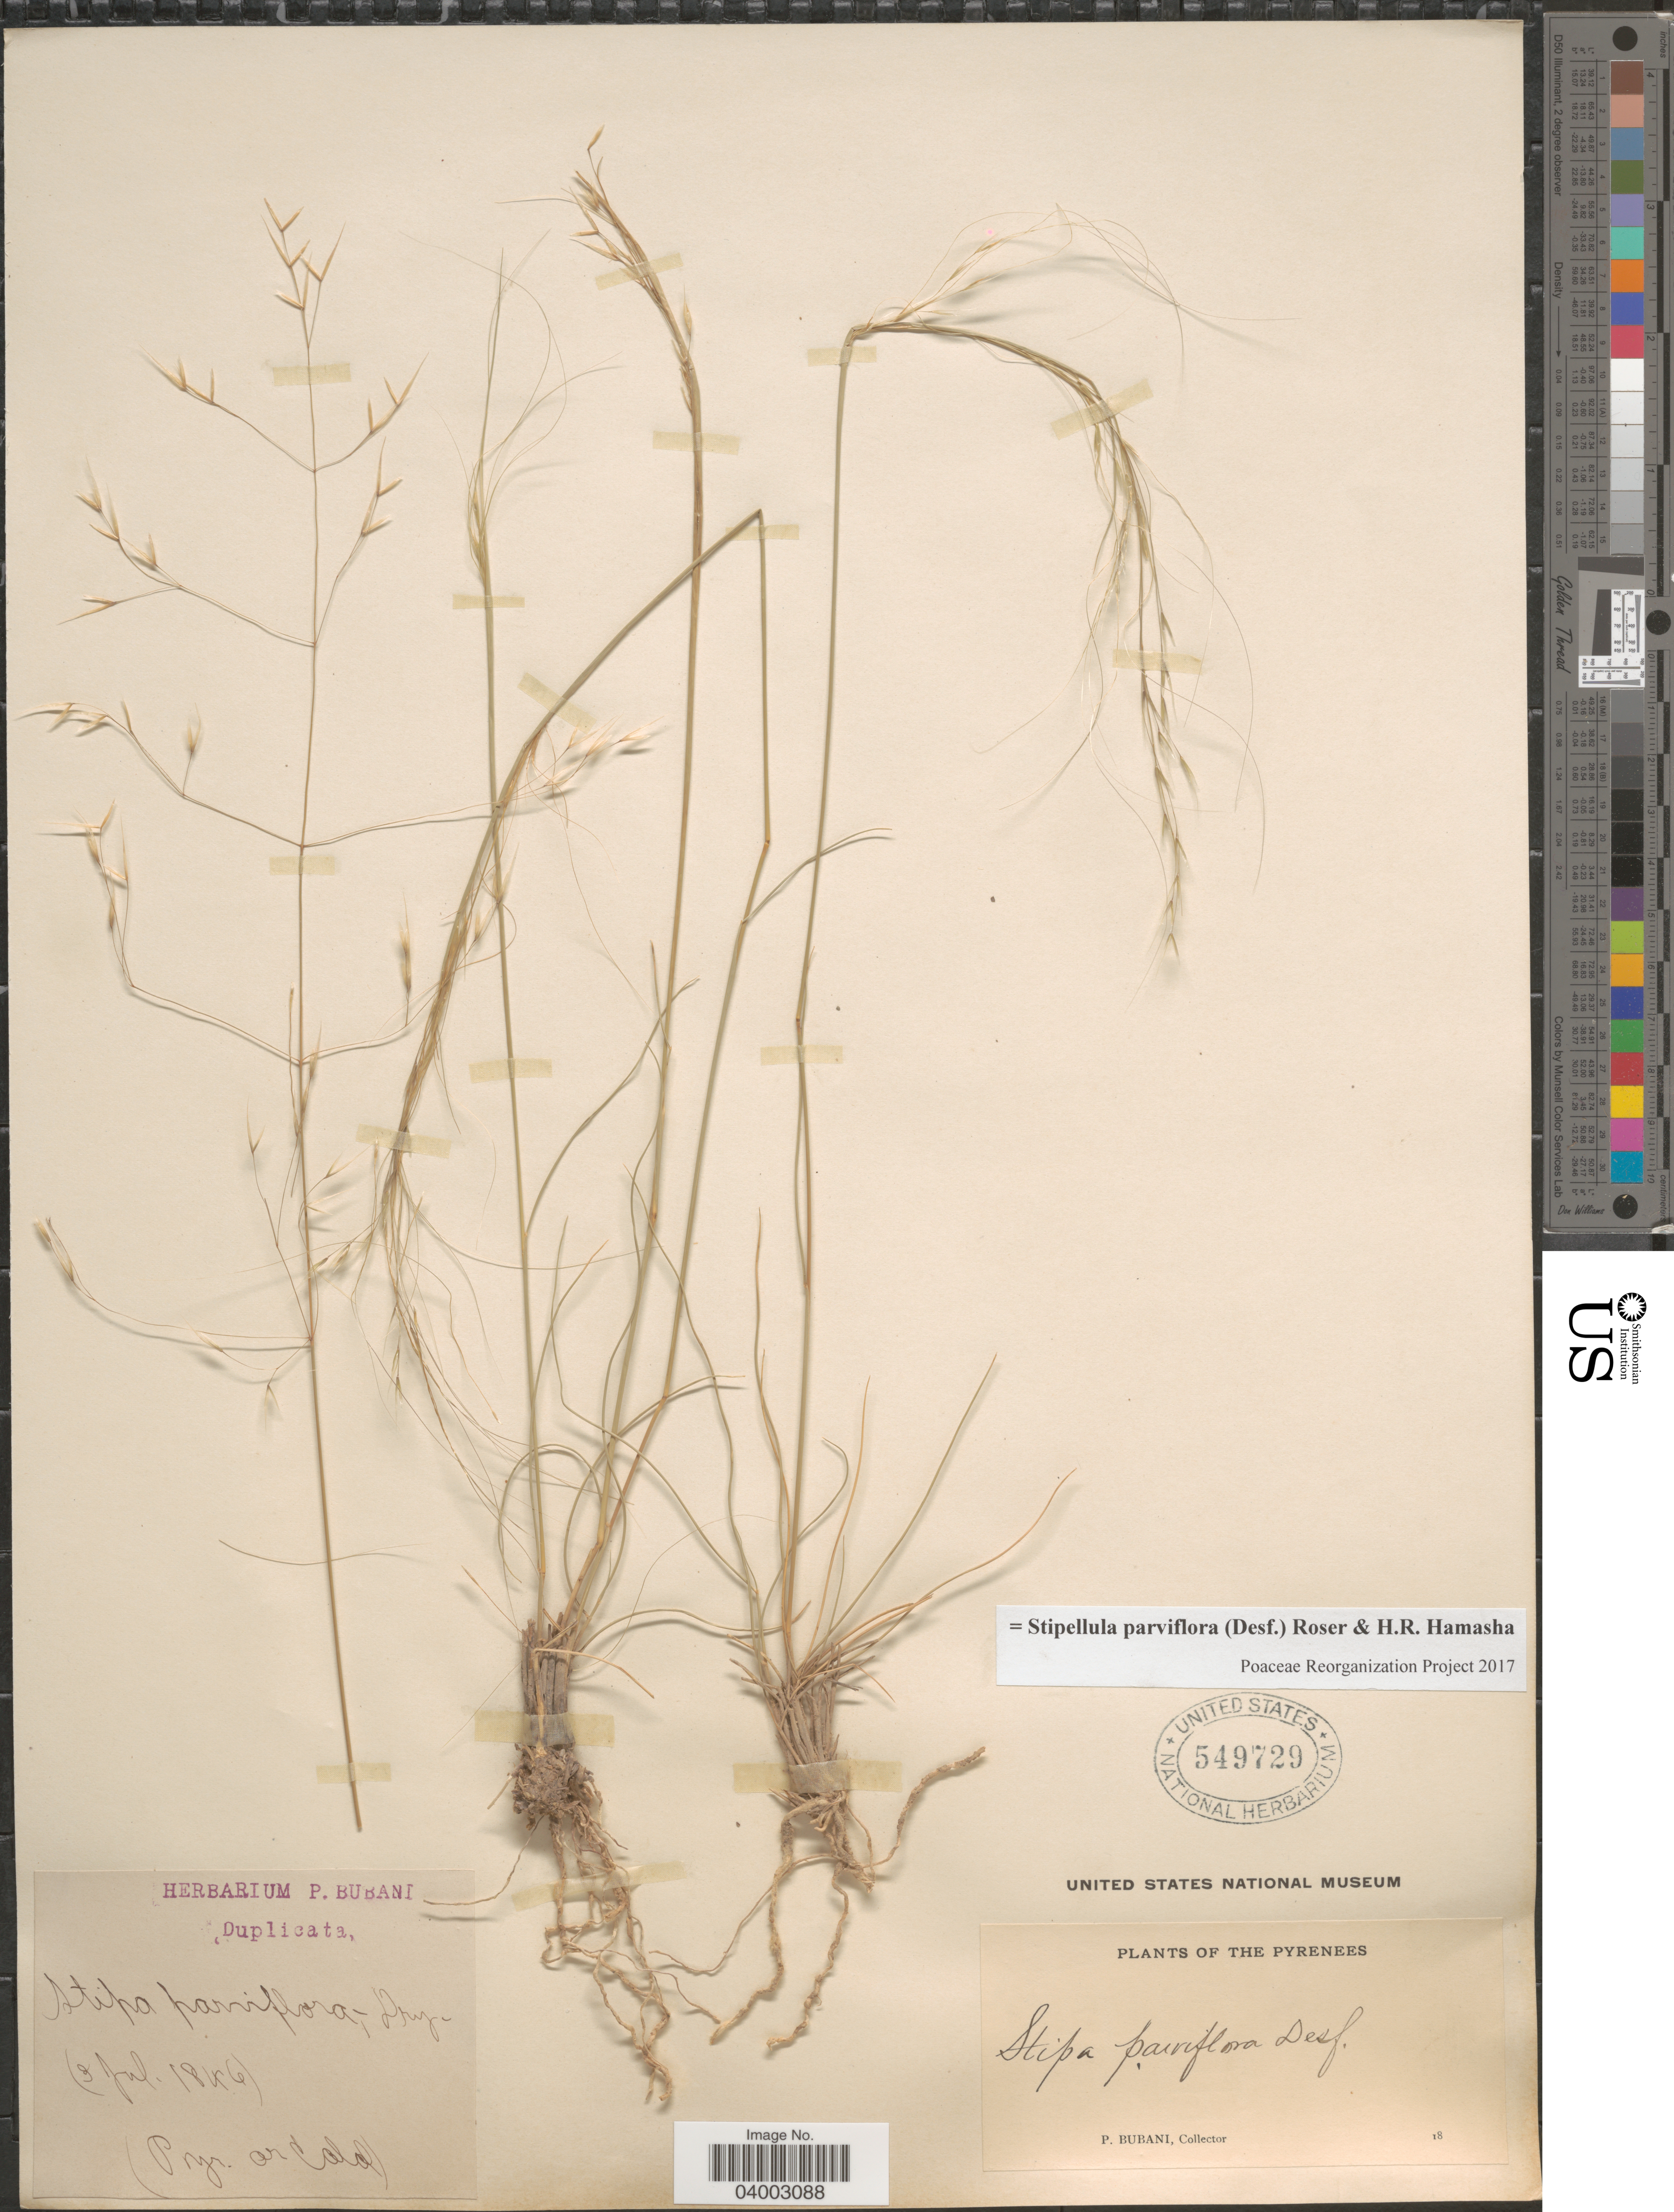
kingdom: Plantae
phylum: Tracheophyta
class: Liliopsida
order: Poales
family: Poaceae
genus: Stipellula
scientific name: Stipellula parviflora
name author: (Desf.) Röser & H. R. Hamasha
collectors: P. Bubani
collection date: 1846-07-03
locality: Pyrenees. (Pyr. or Catal).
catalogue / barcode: US 549729